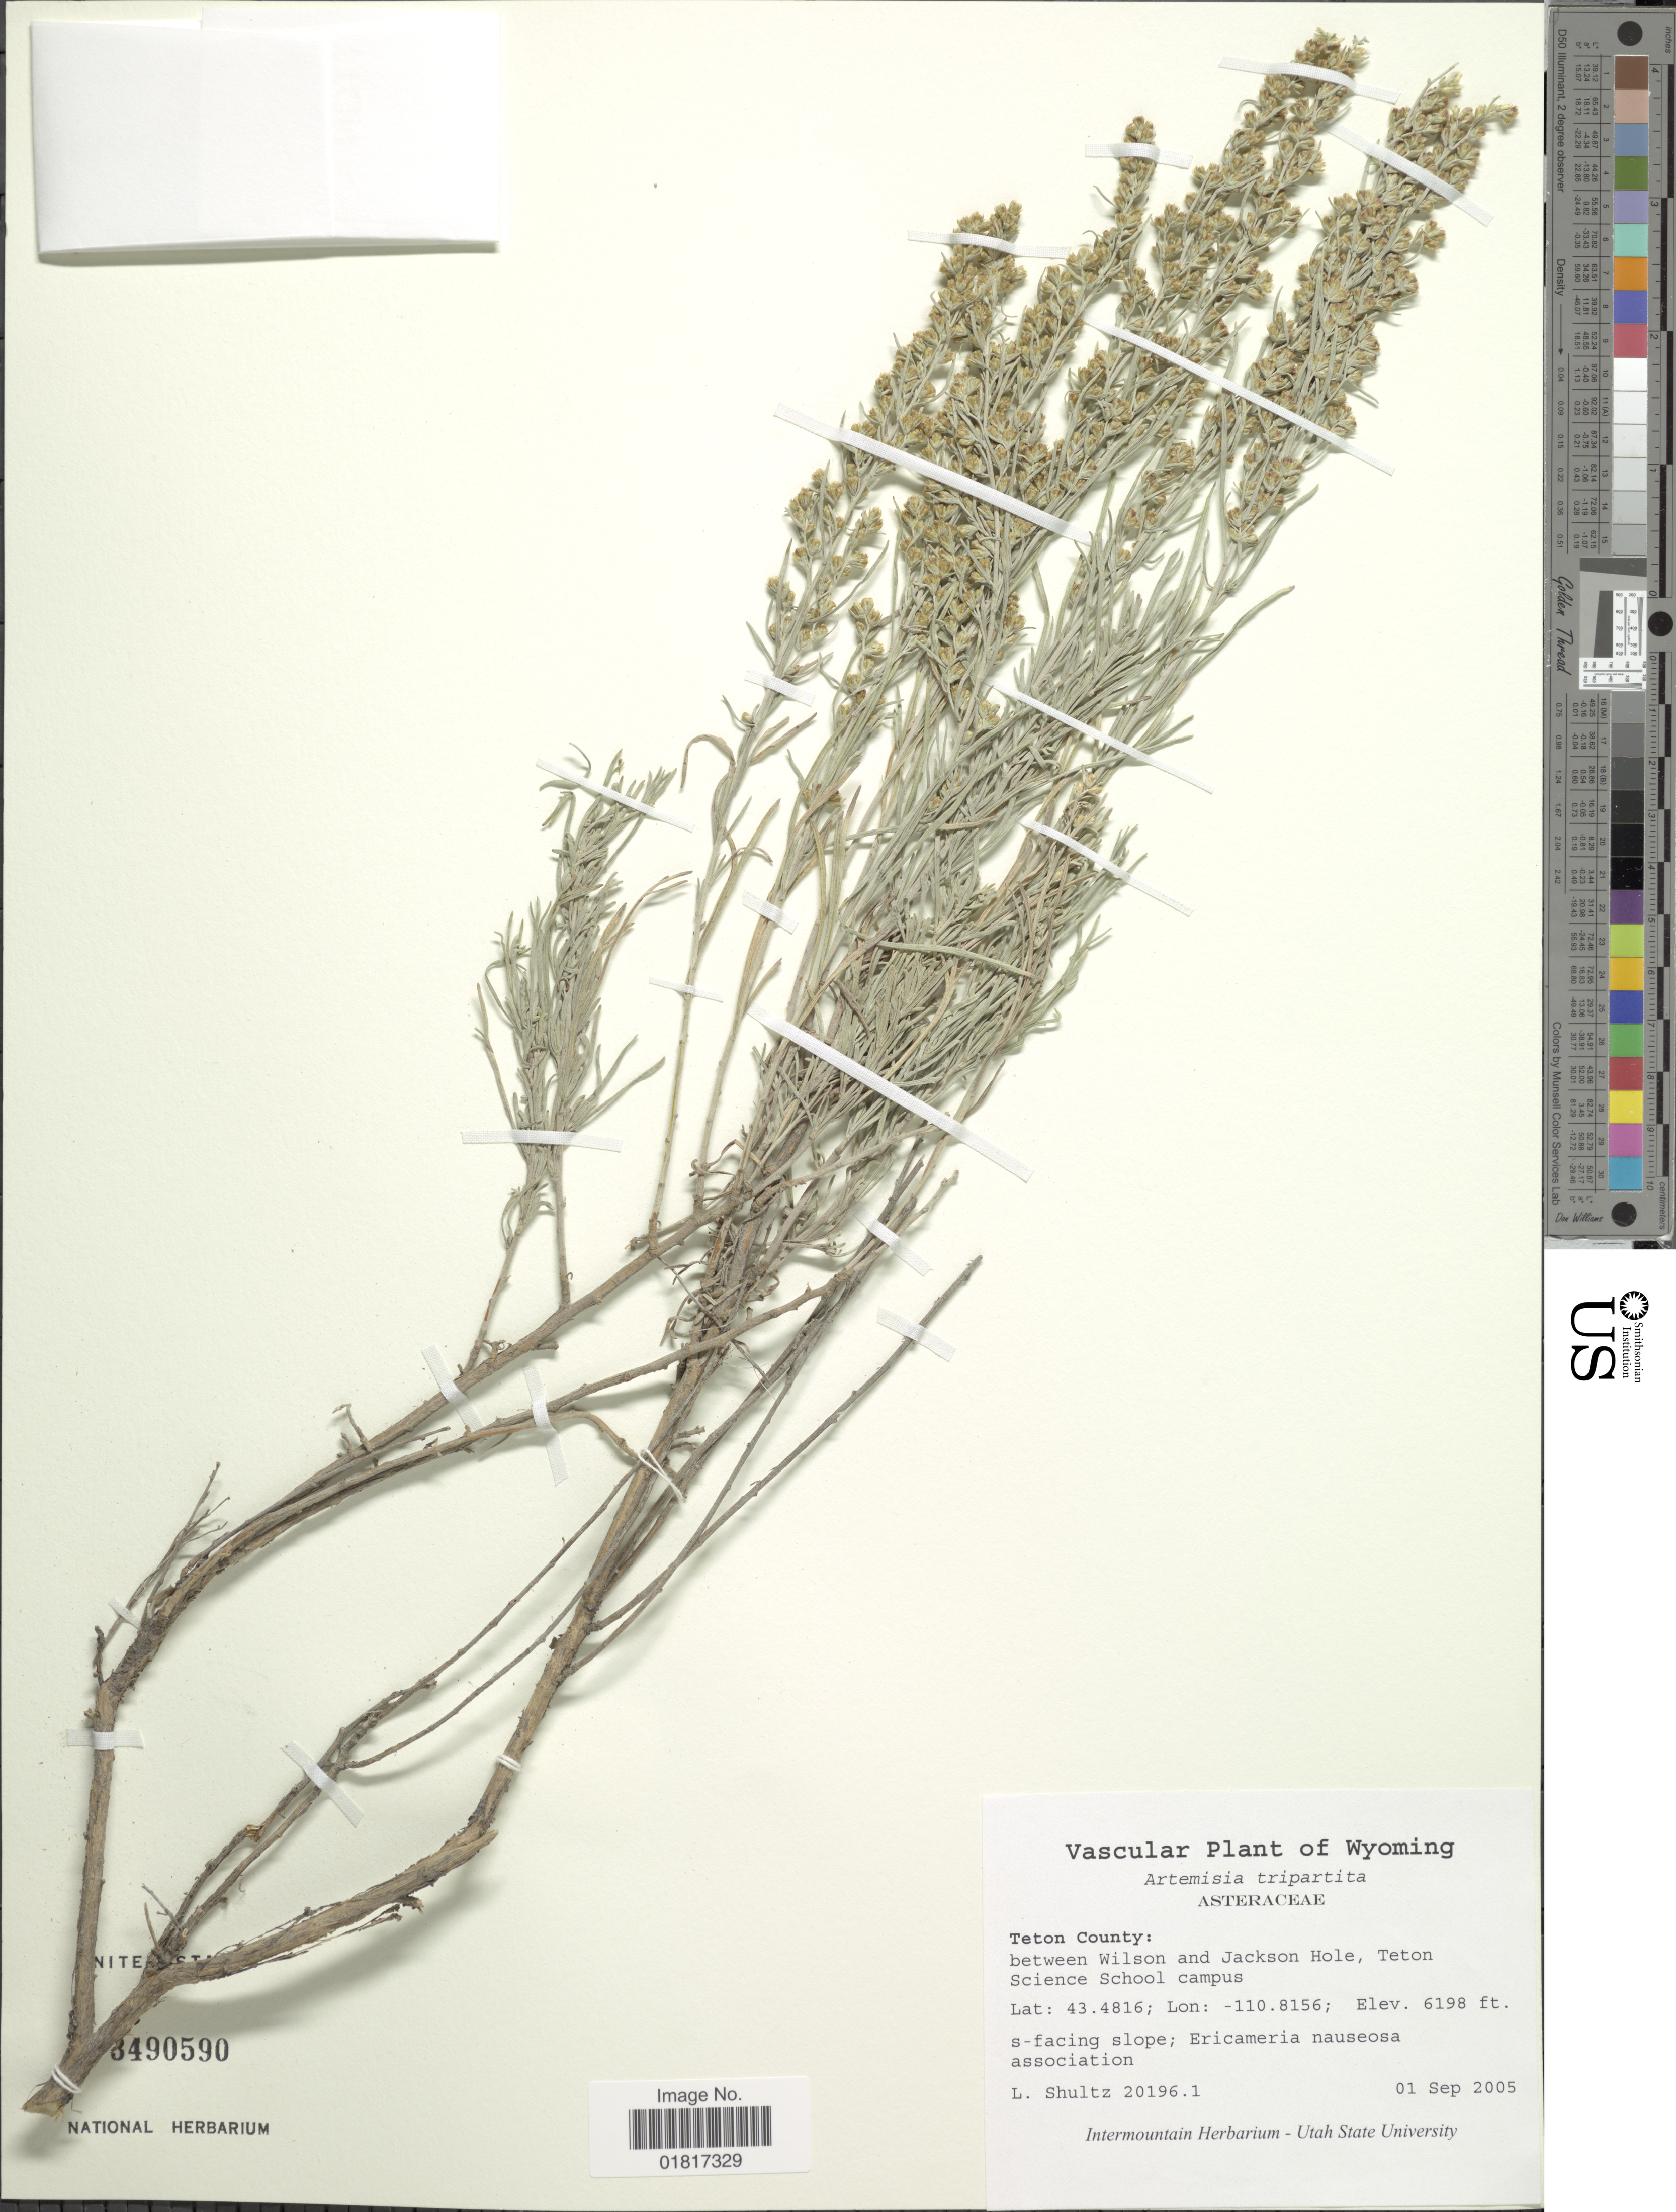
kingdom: Plantae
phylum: Tracheophyta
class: Magnoliopsida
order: Asterales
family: Asteraceae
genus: Artemisia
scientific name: Artemisia tripartita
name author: Rydb.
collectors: L. Shultz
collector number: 20196.1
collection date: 2005-09-01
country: United States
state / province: Wyoming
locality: Teton County, between Wilson and Jackson Hole, Teton Science School campus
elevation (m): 1889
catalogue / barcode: US 3490590